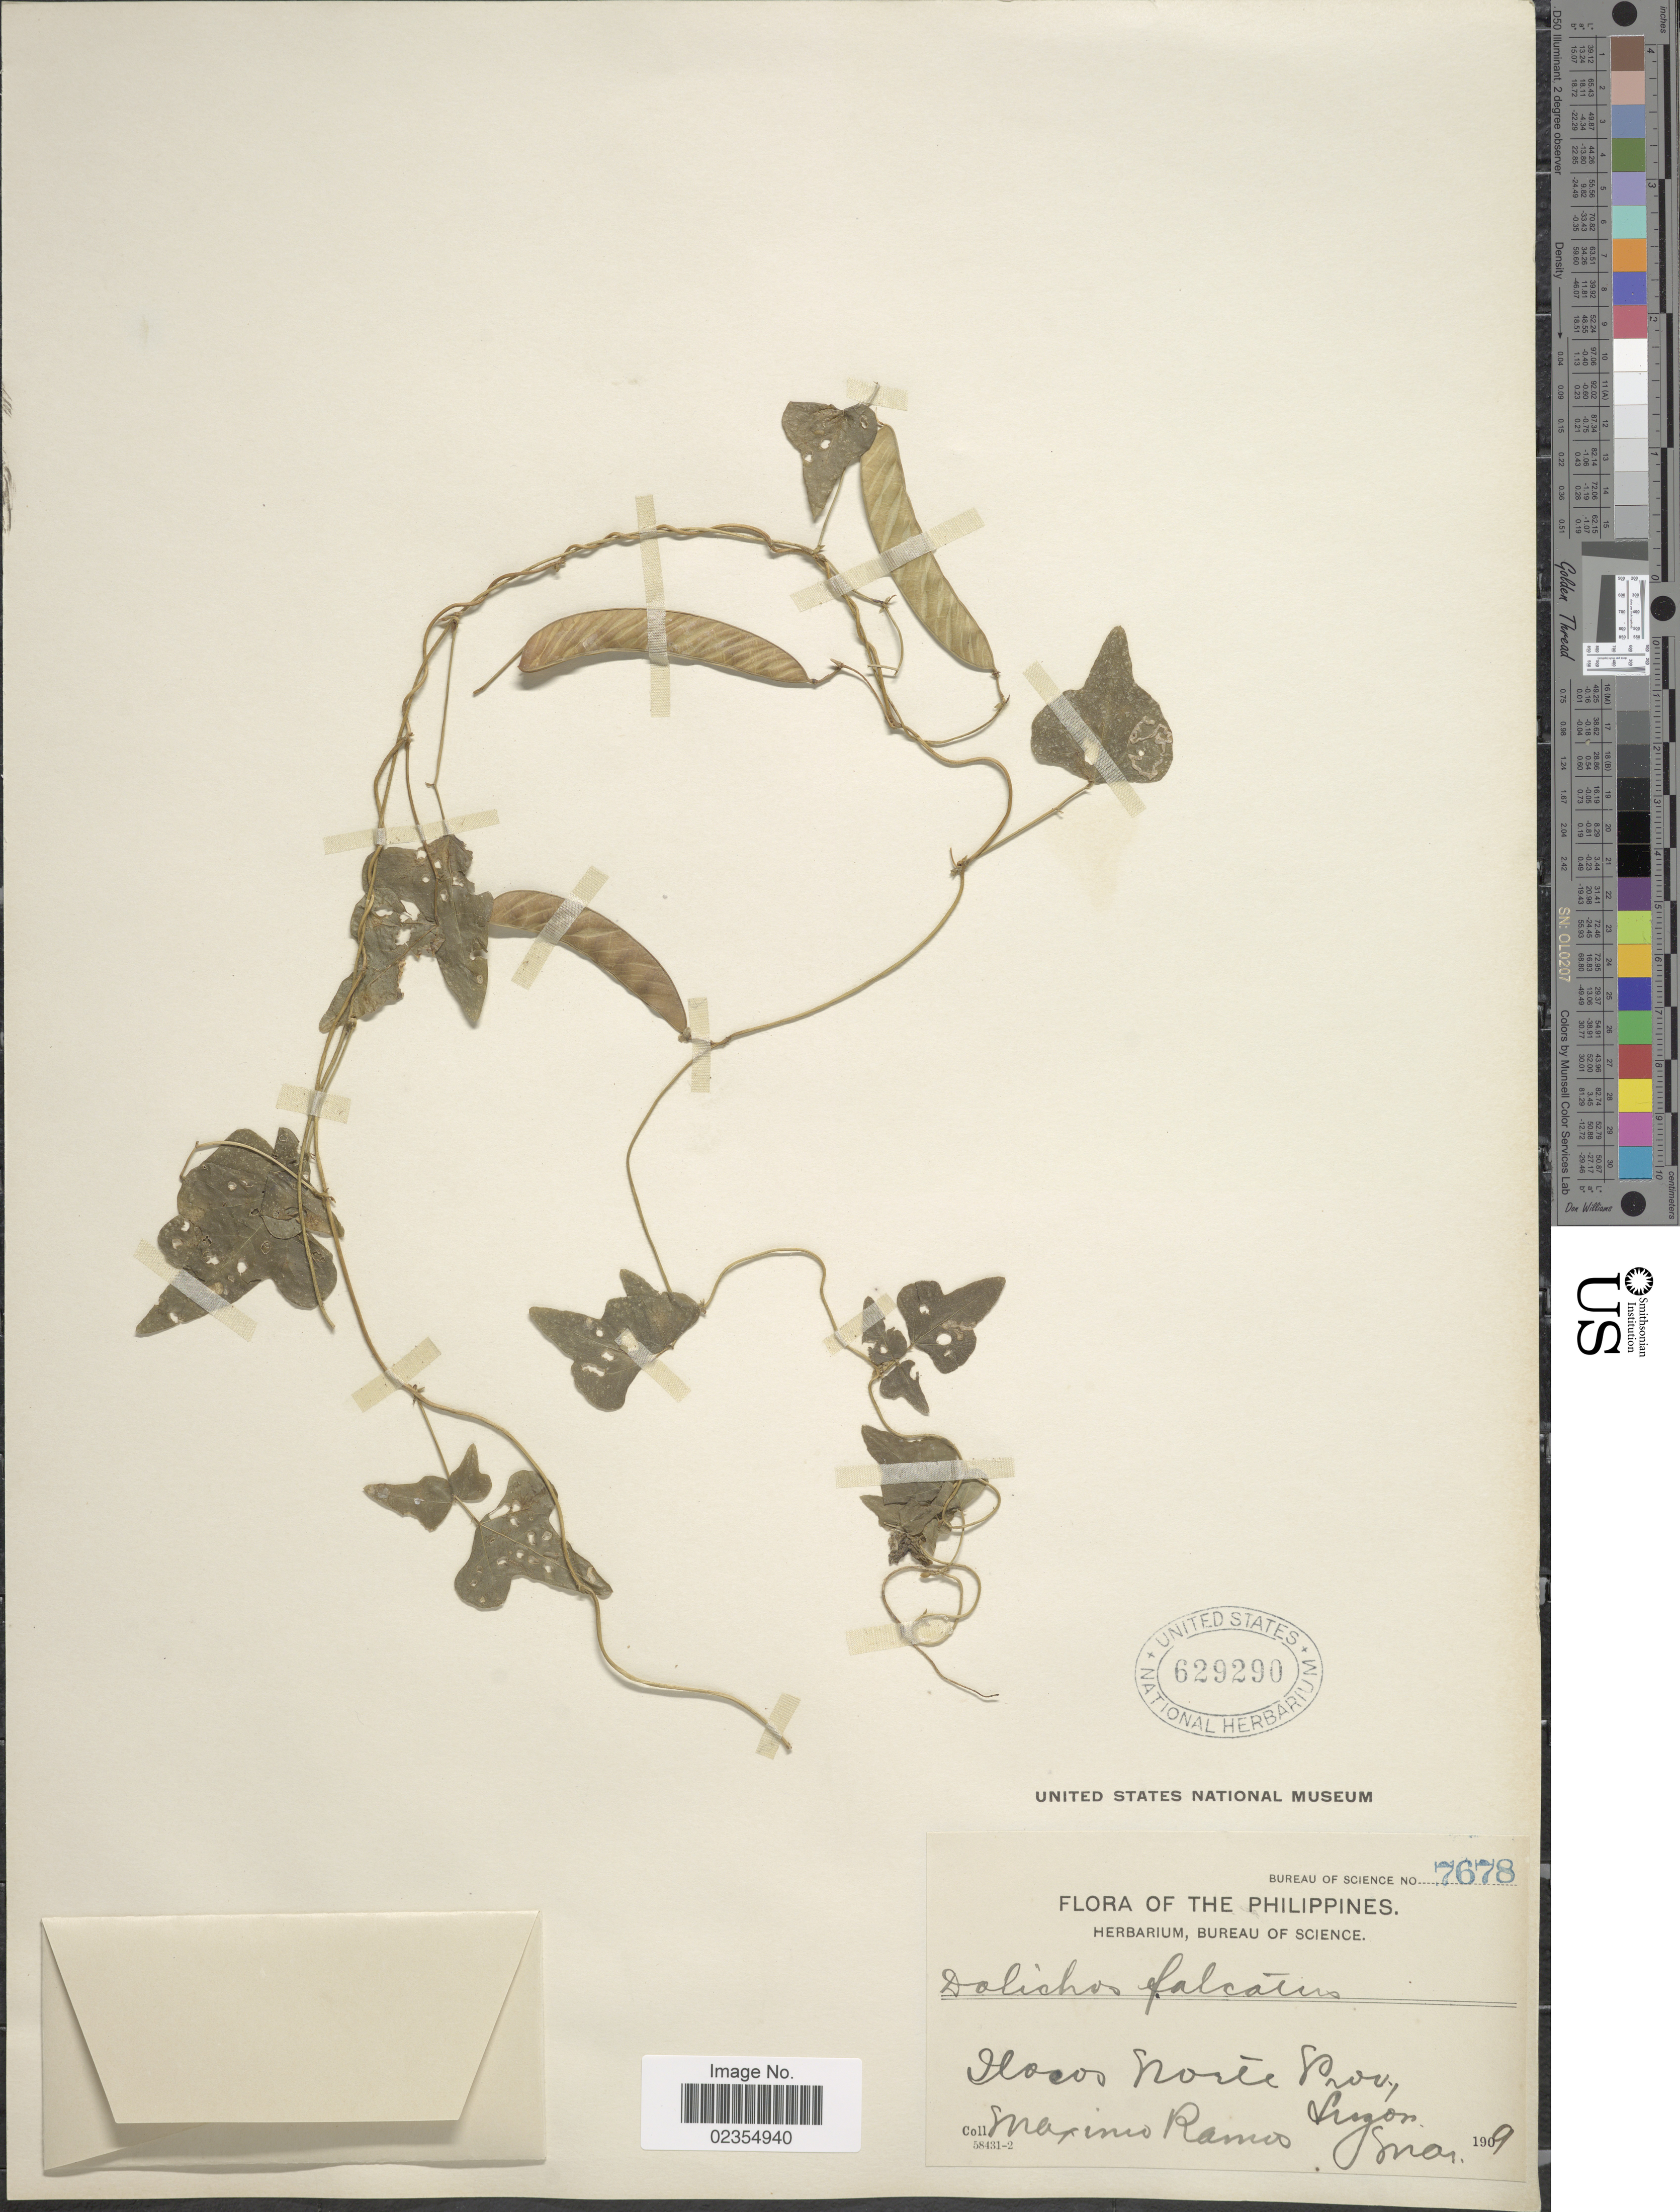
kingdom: Plantae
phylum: Tracheophyta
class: Magnoliopsida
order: Fabales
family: Fabaceae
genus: Dolichos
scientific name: Dolichos trilobus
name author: L.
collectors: M. Ramos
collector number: Bureau of Science7678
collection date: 1909-05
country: Philippines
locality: Ilocos Norte Prov. Luzon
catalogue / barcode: US 929290